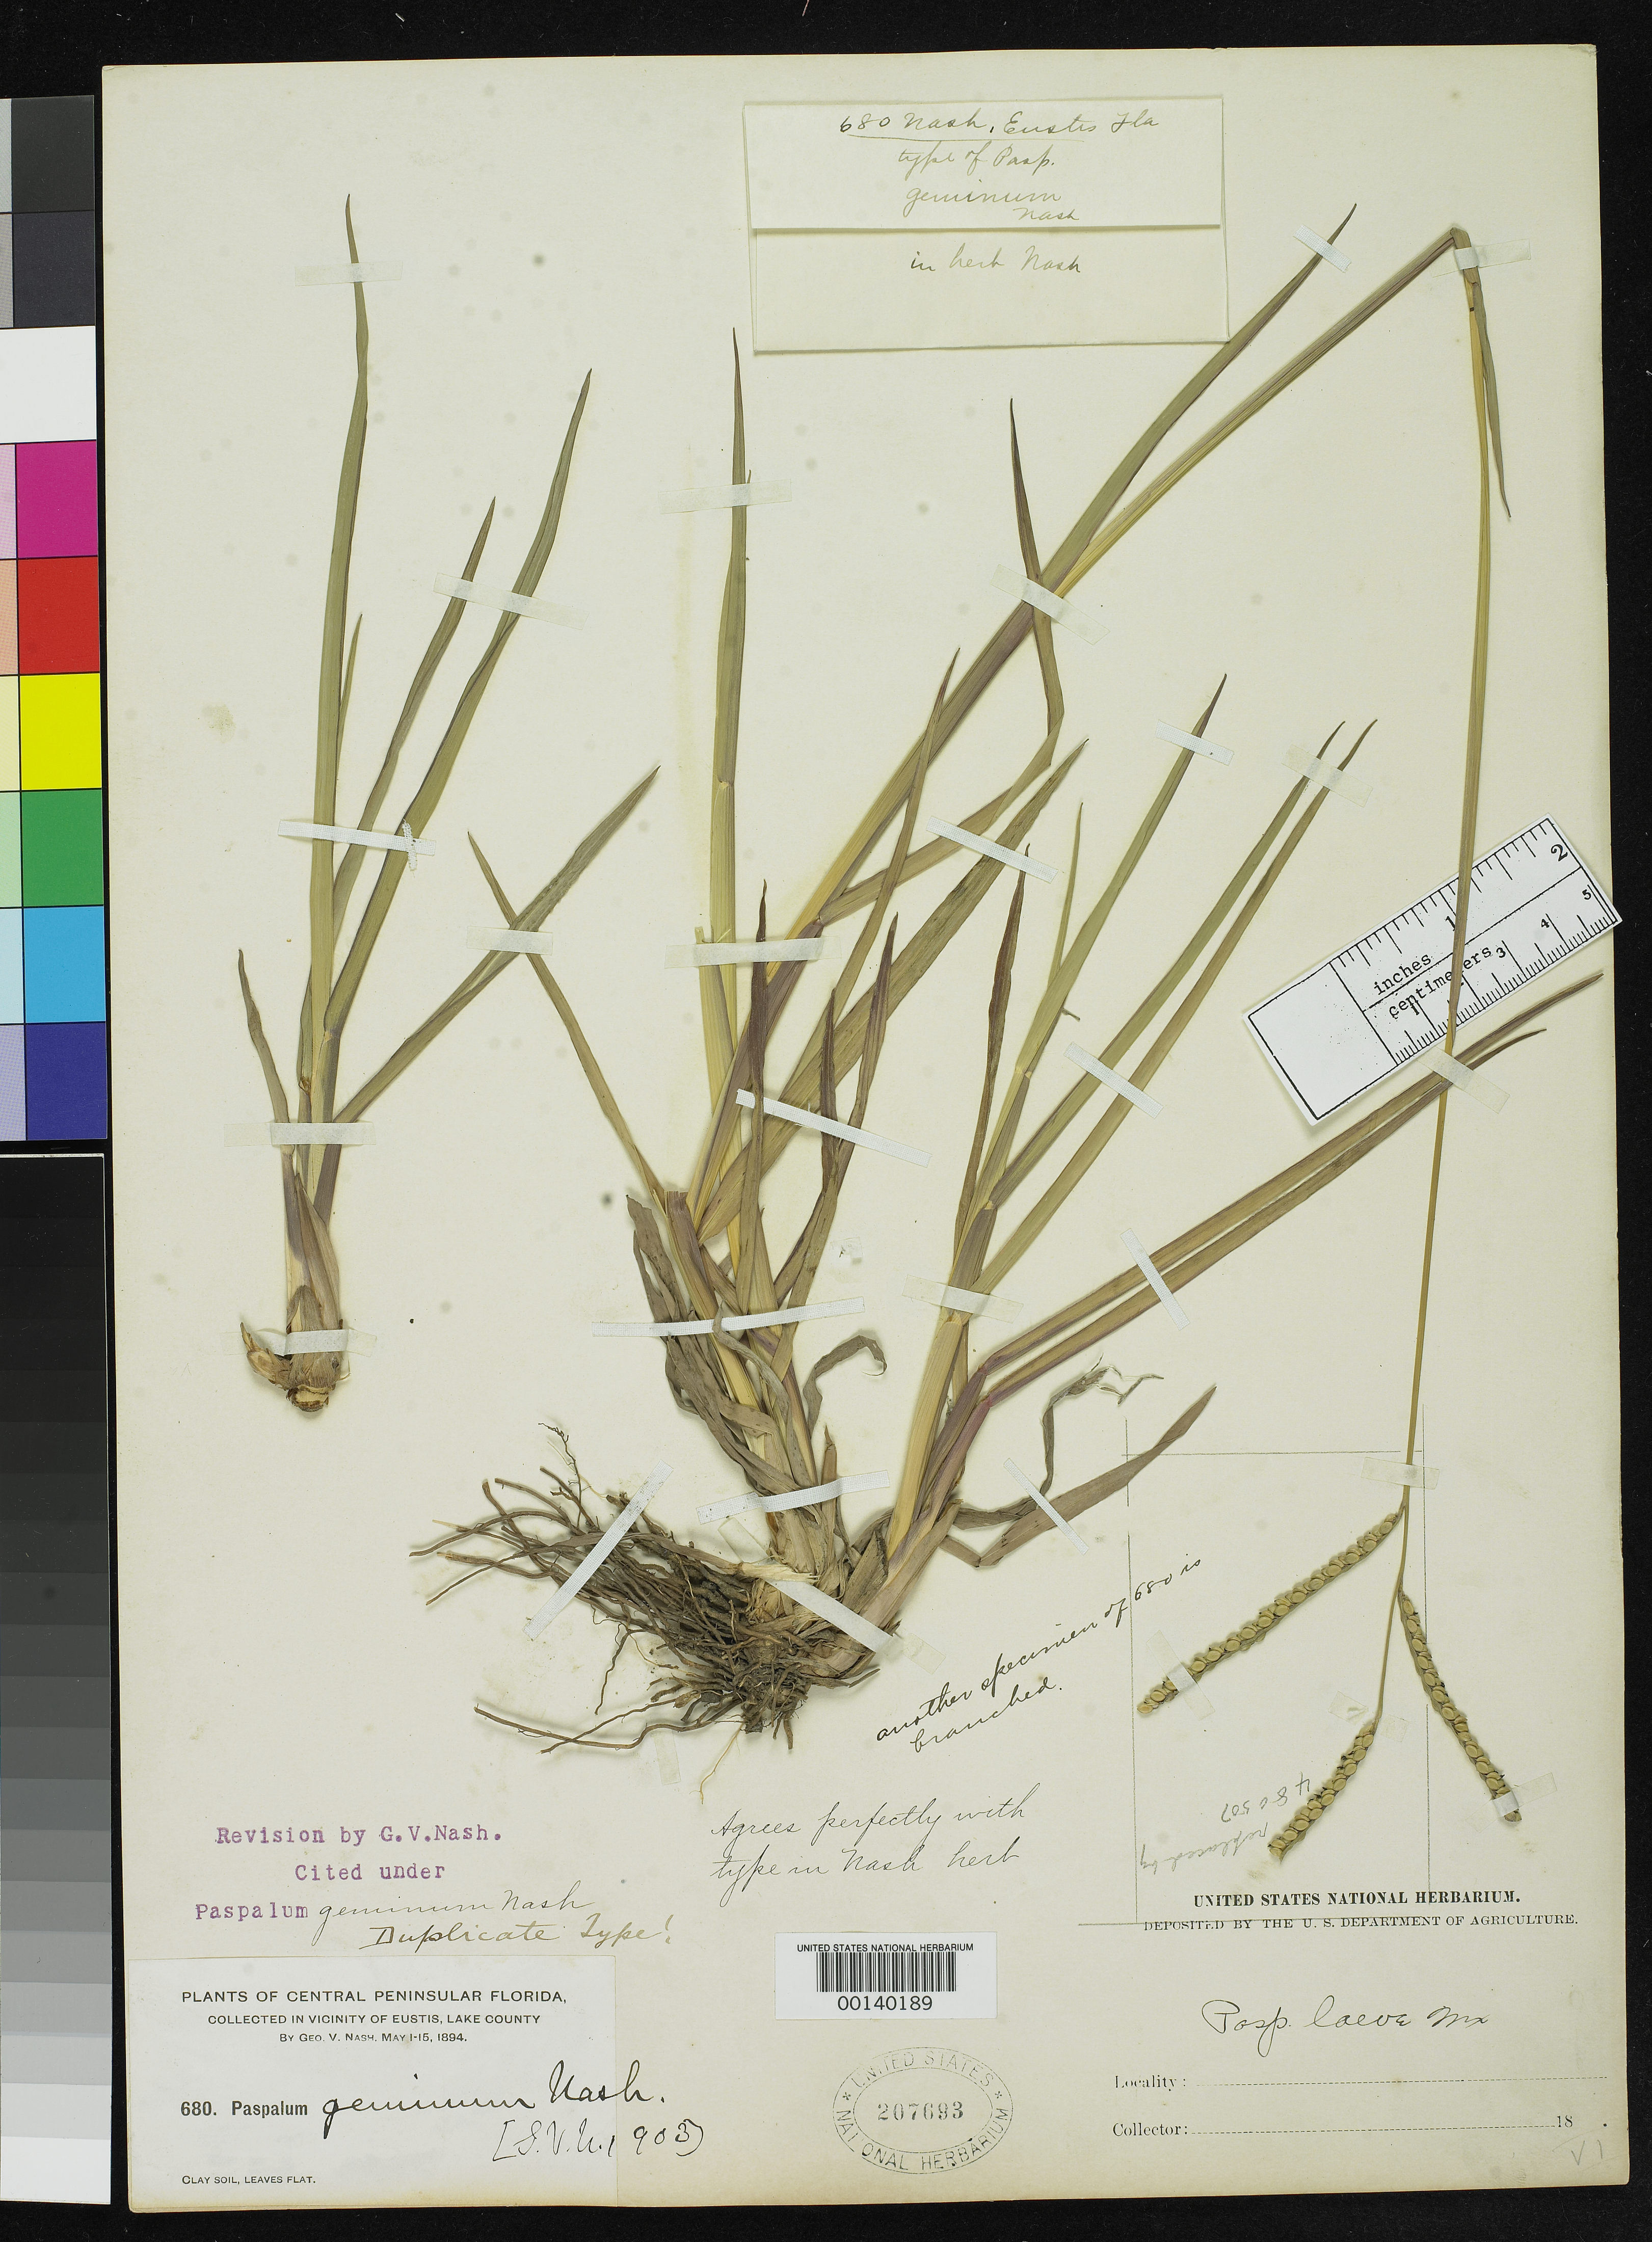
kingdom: Plantae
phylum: Tracheophyta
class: Liliopsida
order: Poales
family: Poaceae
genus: Paspalum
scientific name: Paspalum geminum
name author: Nash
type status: Isotype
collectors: G. V. Nash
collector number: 680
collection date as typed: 01 May 1894 to 15 May 1894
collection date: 1894-05-01/1894-05-15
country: United States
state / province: Florida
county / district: Lake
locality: Vicinity of Eustis, Lake County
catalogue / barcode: US 207693